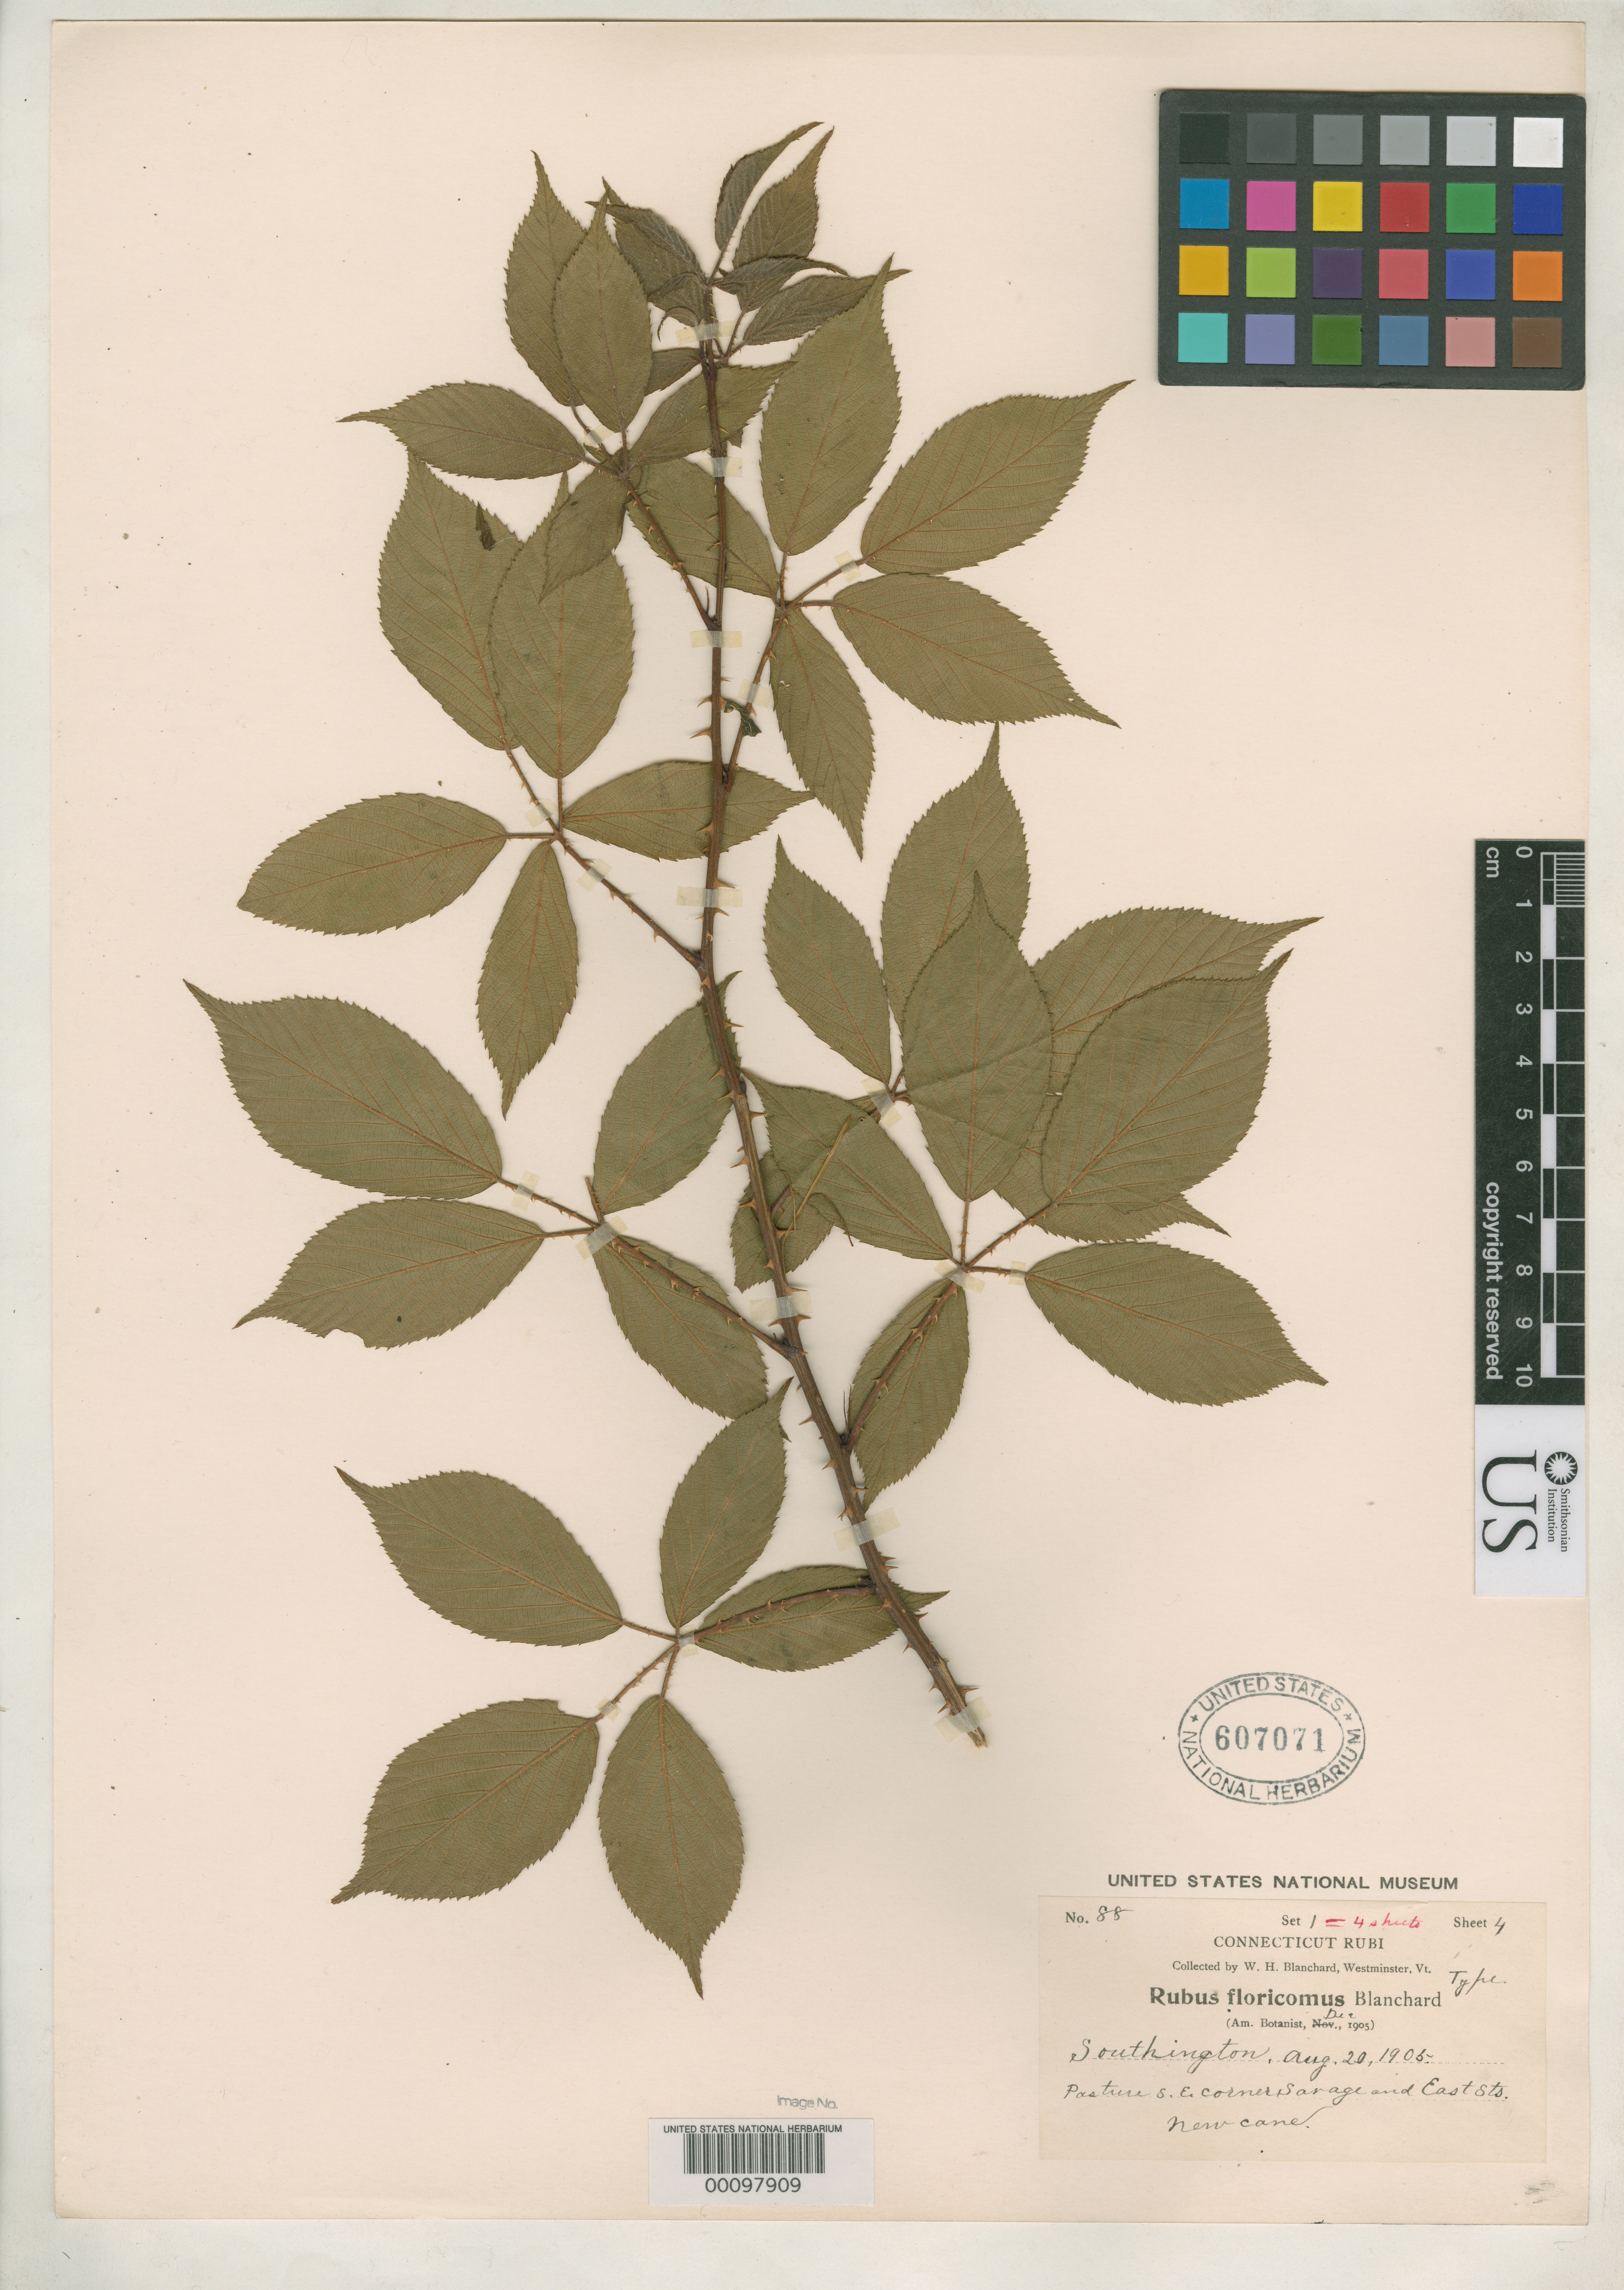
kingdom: Plantae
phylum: Tracheophyta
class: Magnoliopsida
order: Rosales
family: Rosaceae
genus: Rubus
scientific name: Rubus floricomus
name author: Blanch.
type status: Type Collection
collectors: W. H. Blanchard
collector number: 88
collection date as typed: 20 Aug 1905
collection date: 1905-08-20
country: United States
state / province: Connecticut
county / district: Hartford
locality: Savage St. near junction with East St., Southington.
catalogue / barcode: US 607071